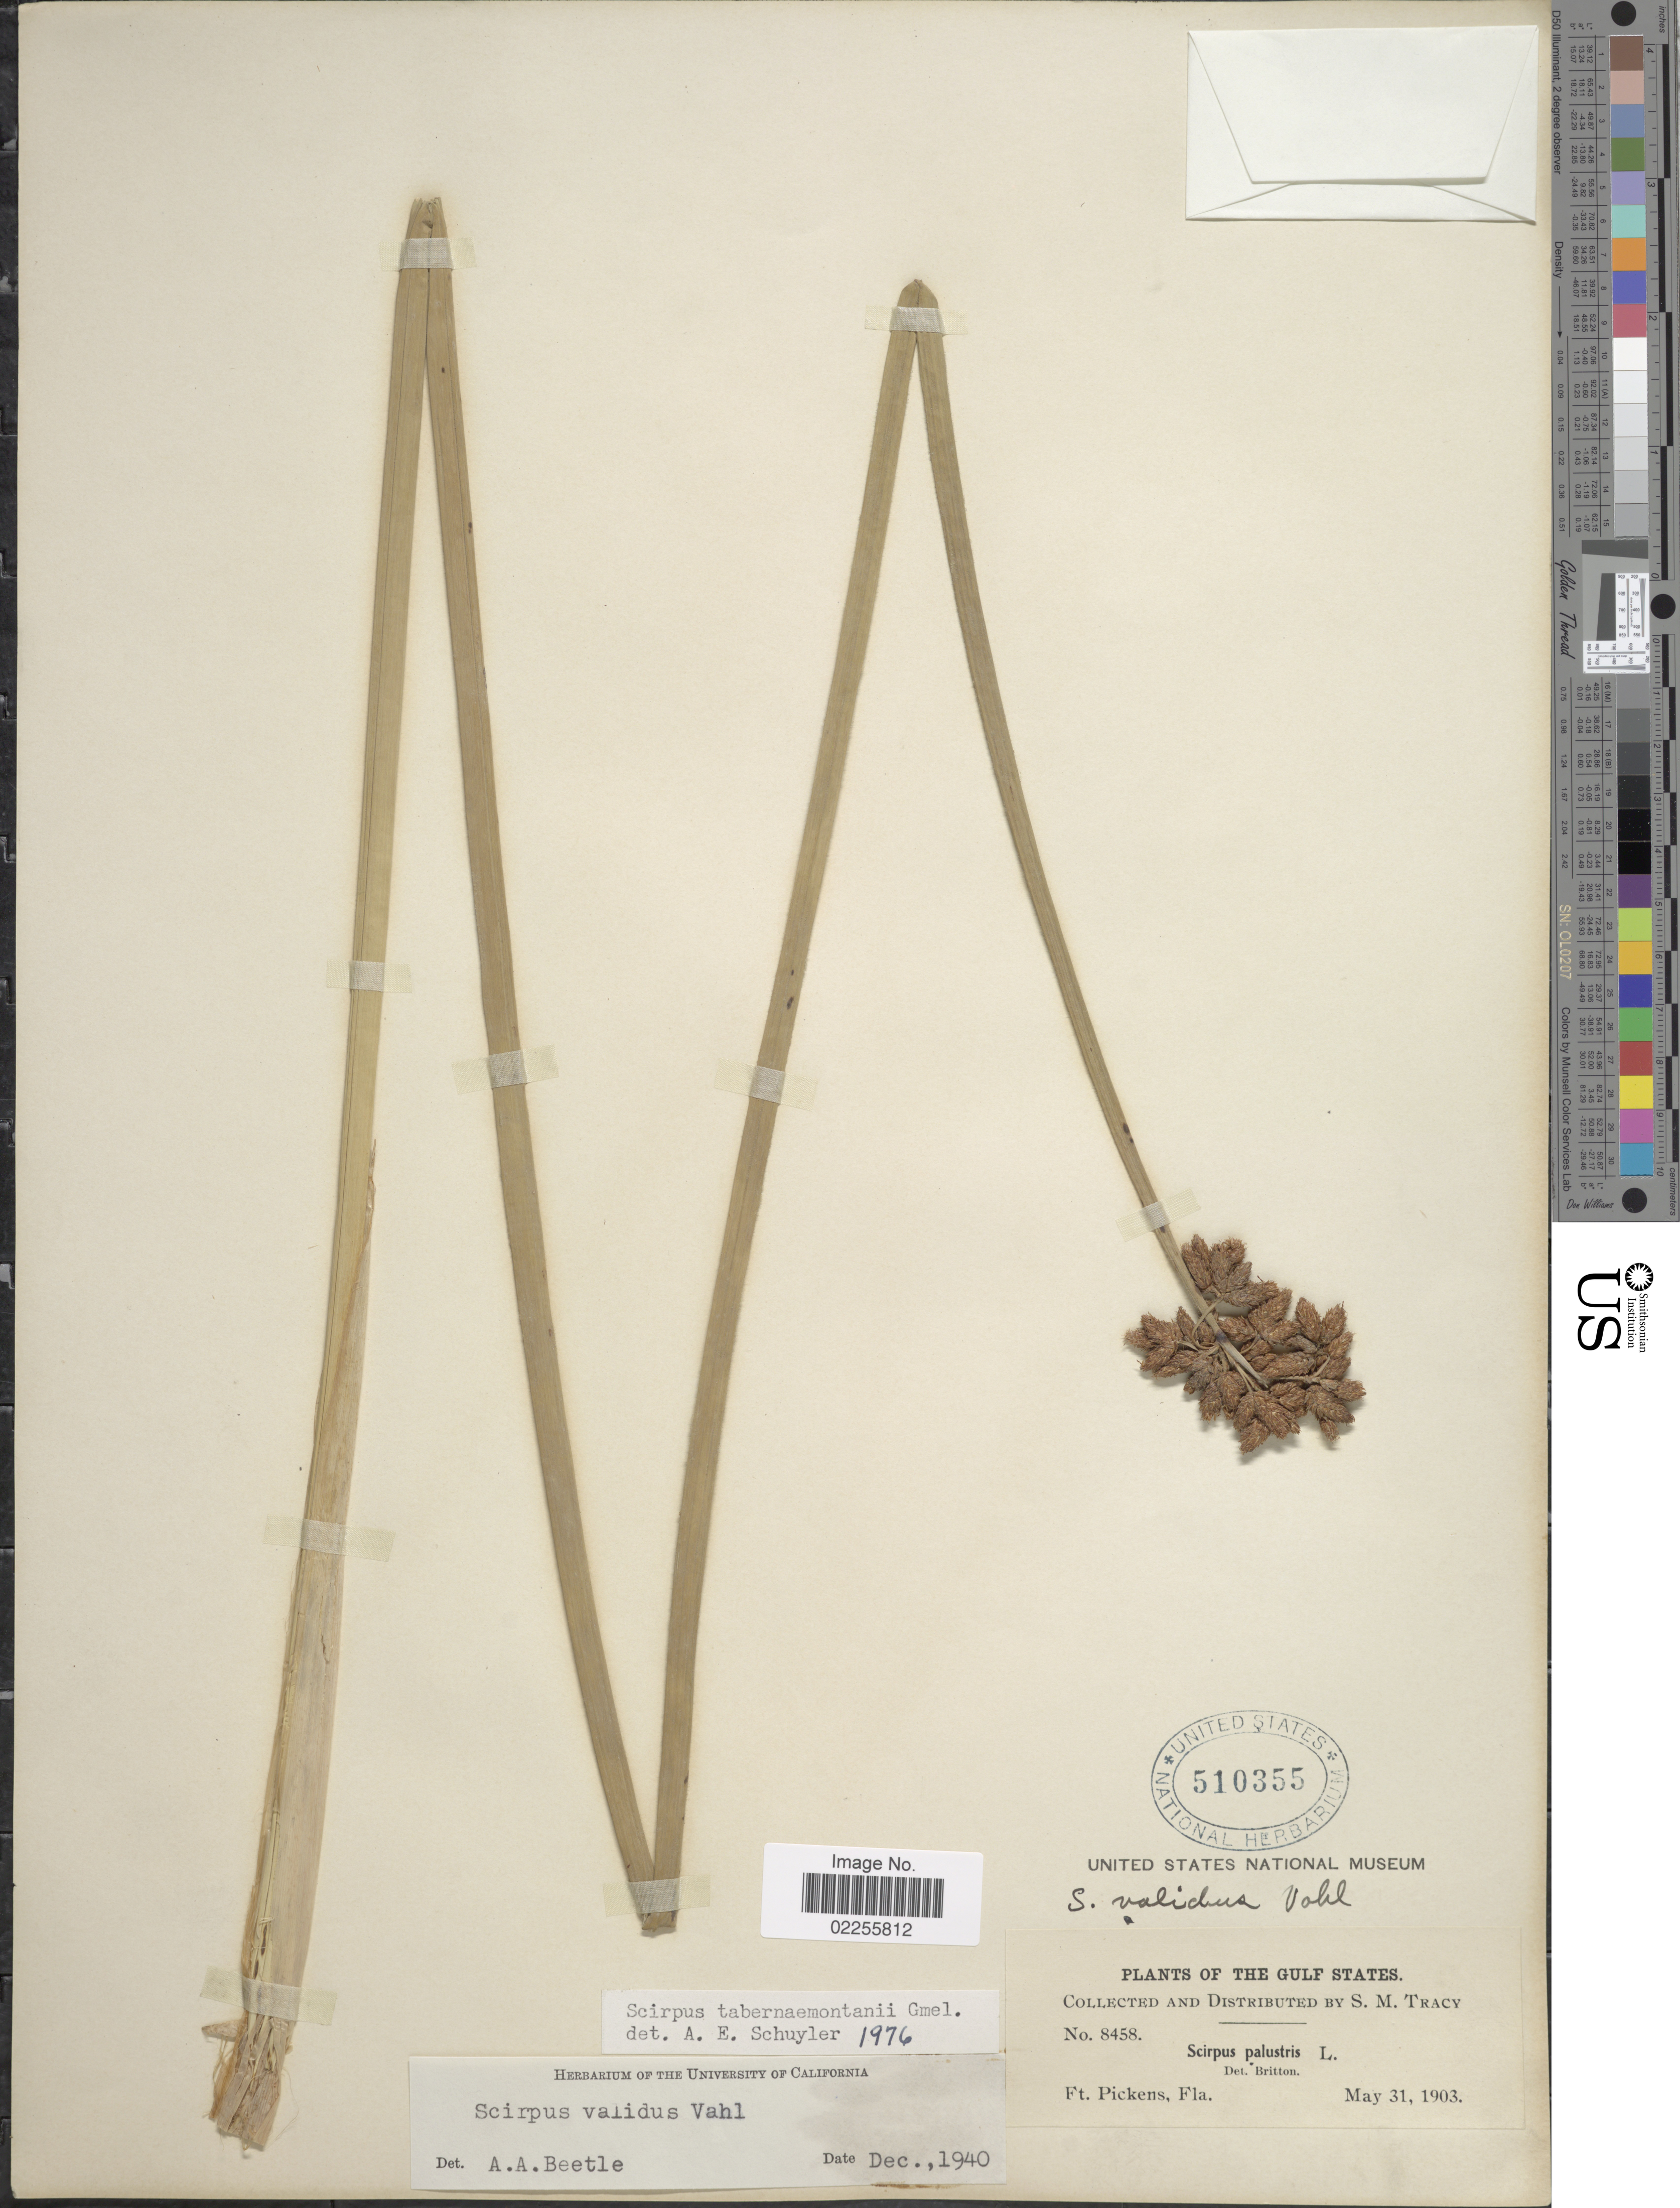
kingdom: Plantae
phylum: Tracheophyta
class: Liliopsida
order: Poales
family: Cyperaceae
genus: Schoenoplectus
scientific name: Schoenoplectus tabernaemontani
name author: (C.C. Gmel.) Palla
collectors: S. M. Tracy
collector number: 8458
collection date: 1903-05-31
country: United States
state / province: Florida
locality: The Gulf States, Ft. Pickens.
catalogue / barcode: US 510355